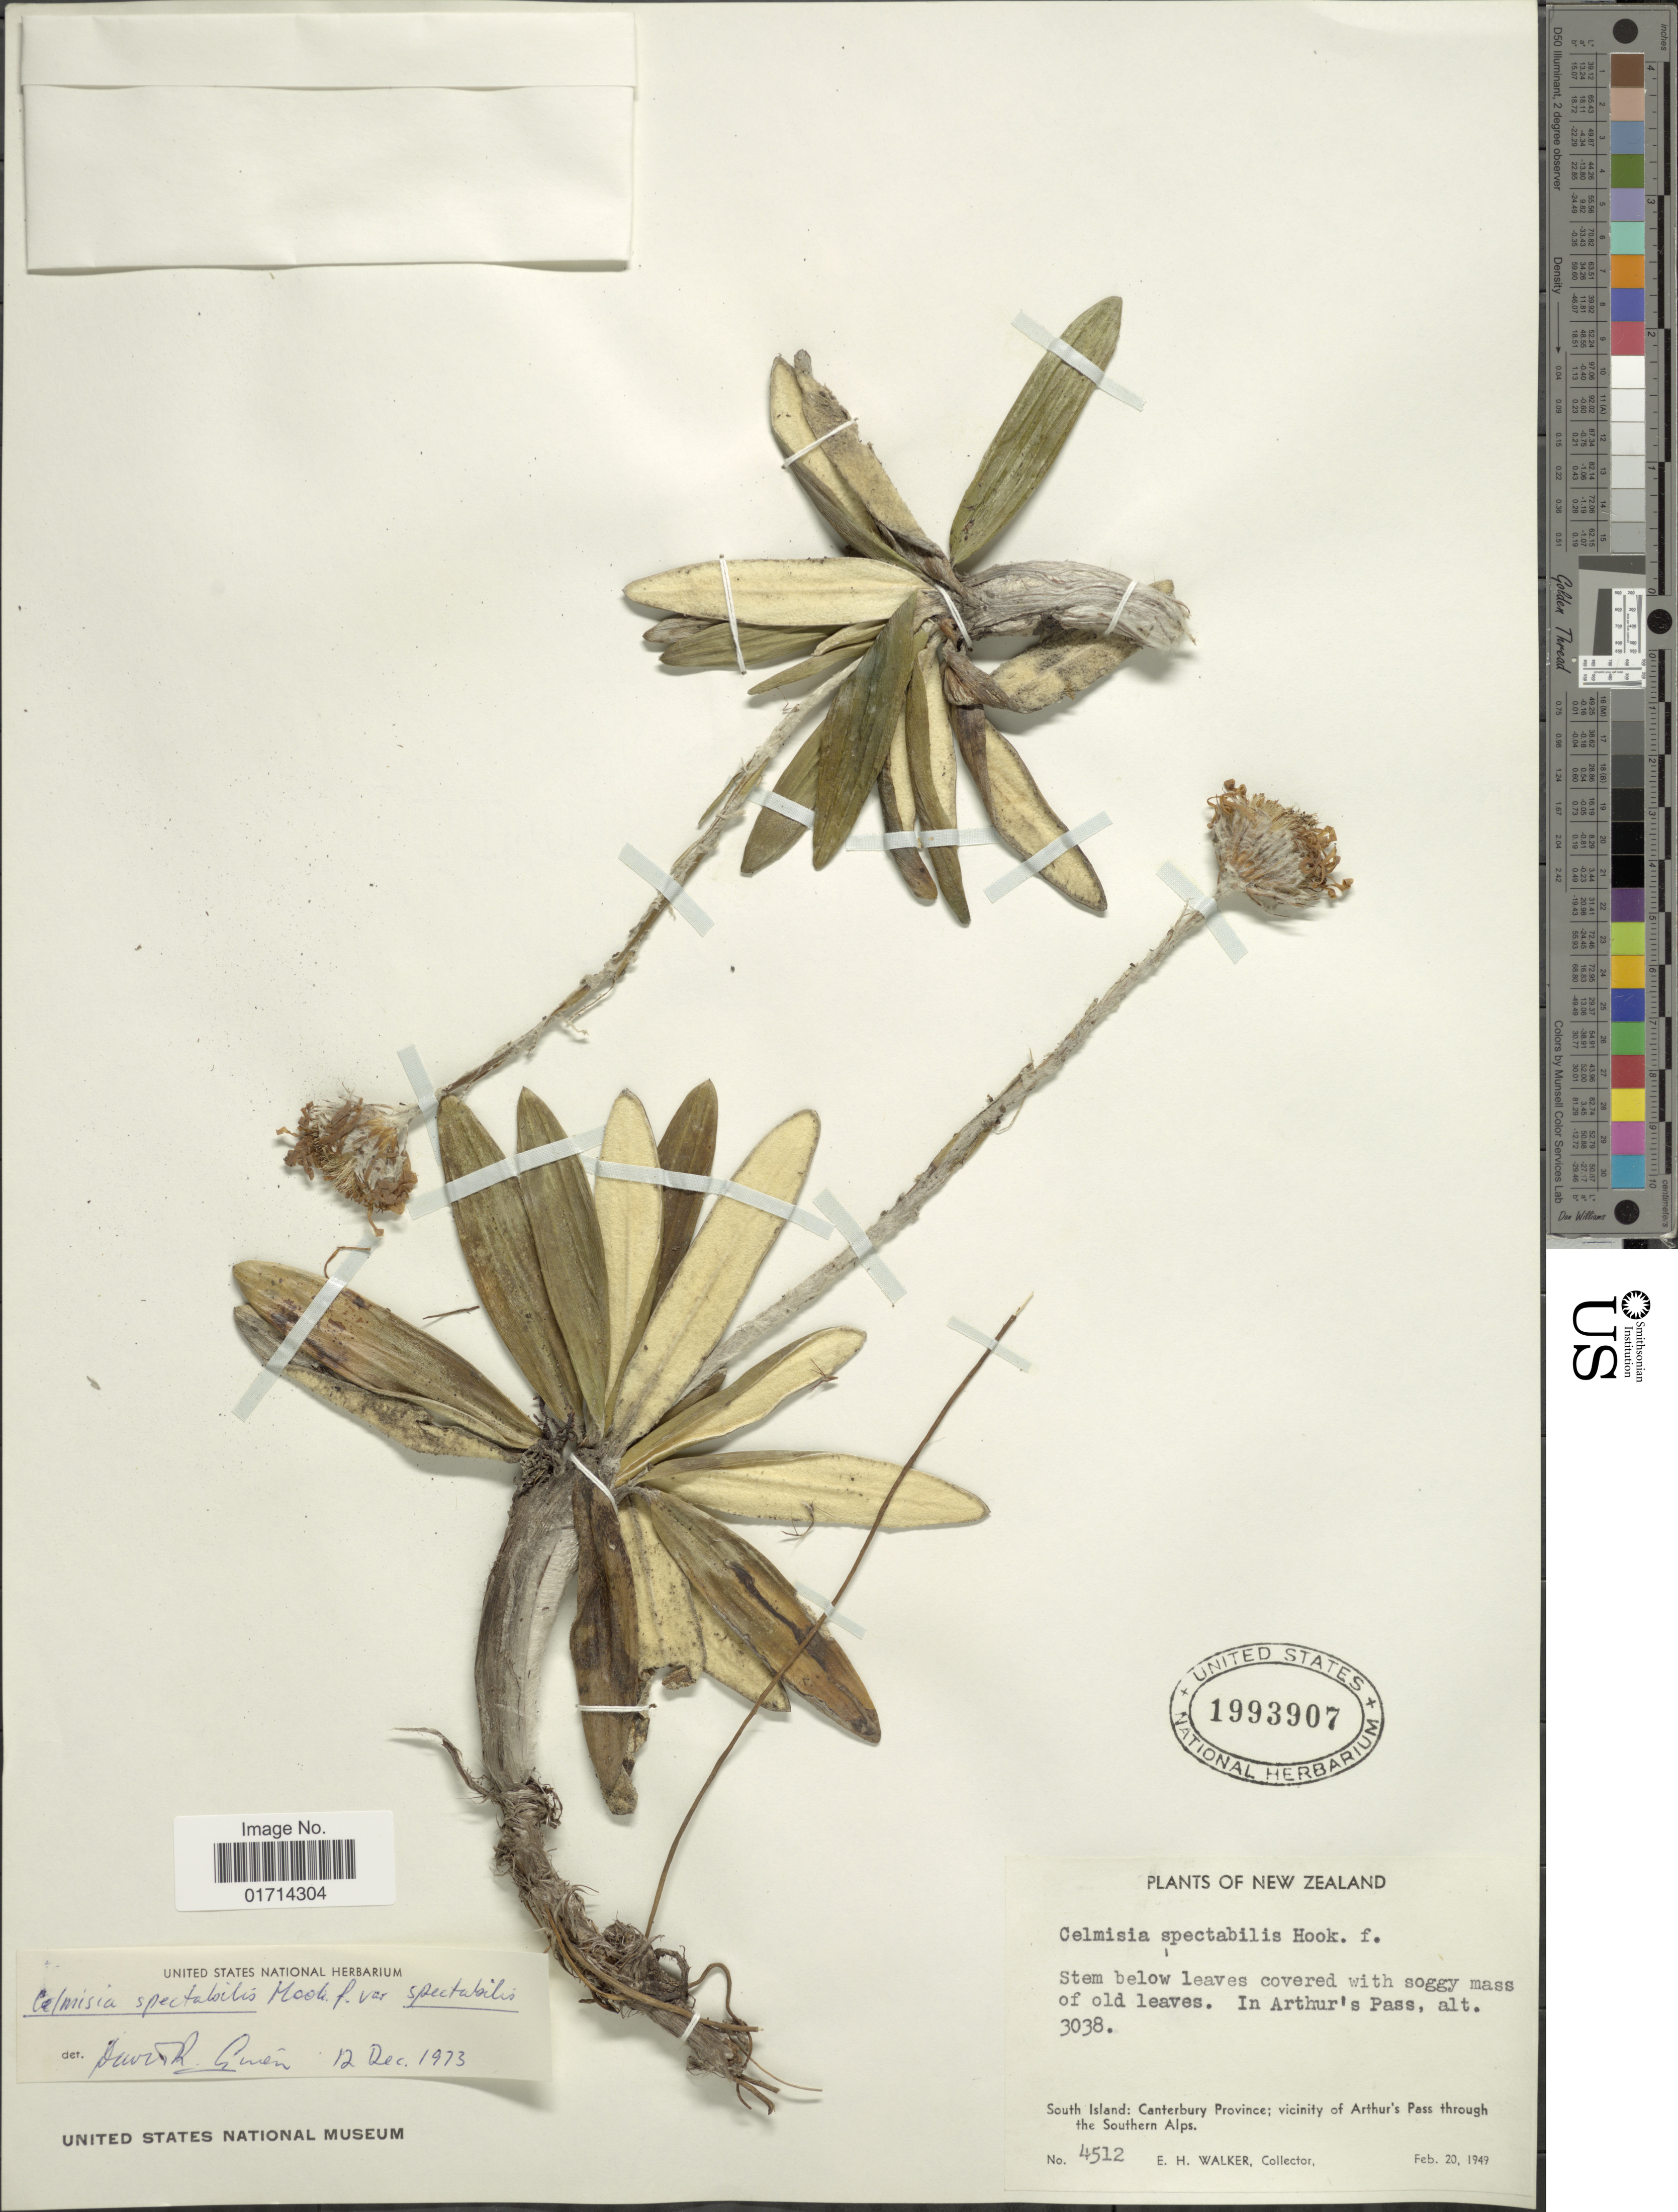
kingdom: Plantae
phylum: Tracheophyta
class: Magnoliopsida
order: Asterales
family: Asteraceae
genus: Celmisia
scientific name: Celmisia spectabilis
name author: Hook. f.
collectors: E. H. Walker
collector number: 4512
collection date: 1949-02-20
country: New Zealand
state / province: Canterbury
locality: South Island, vicinity of Arthur's Pass through the Southern Alps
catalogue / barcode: US 1993907